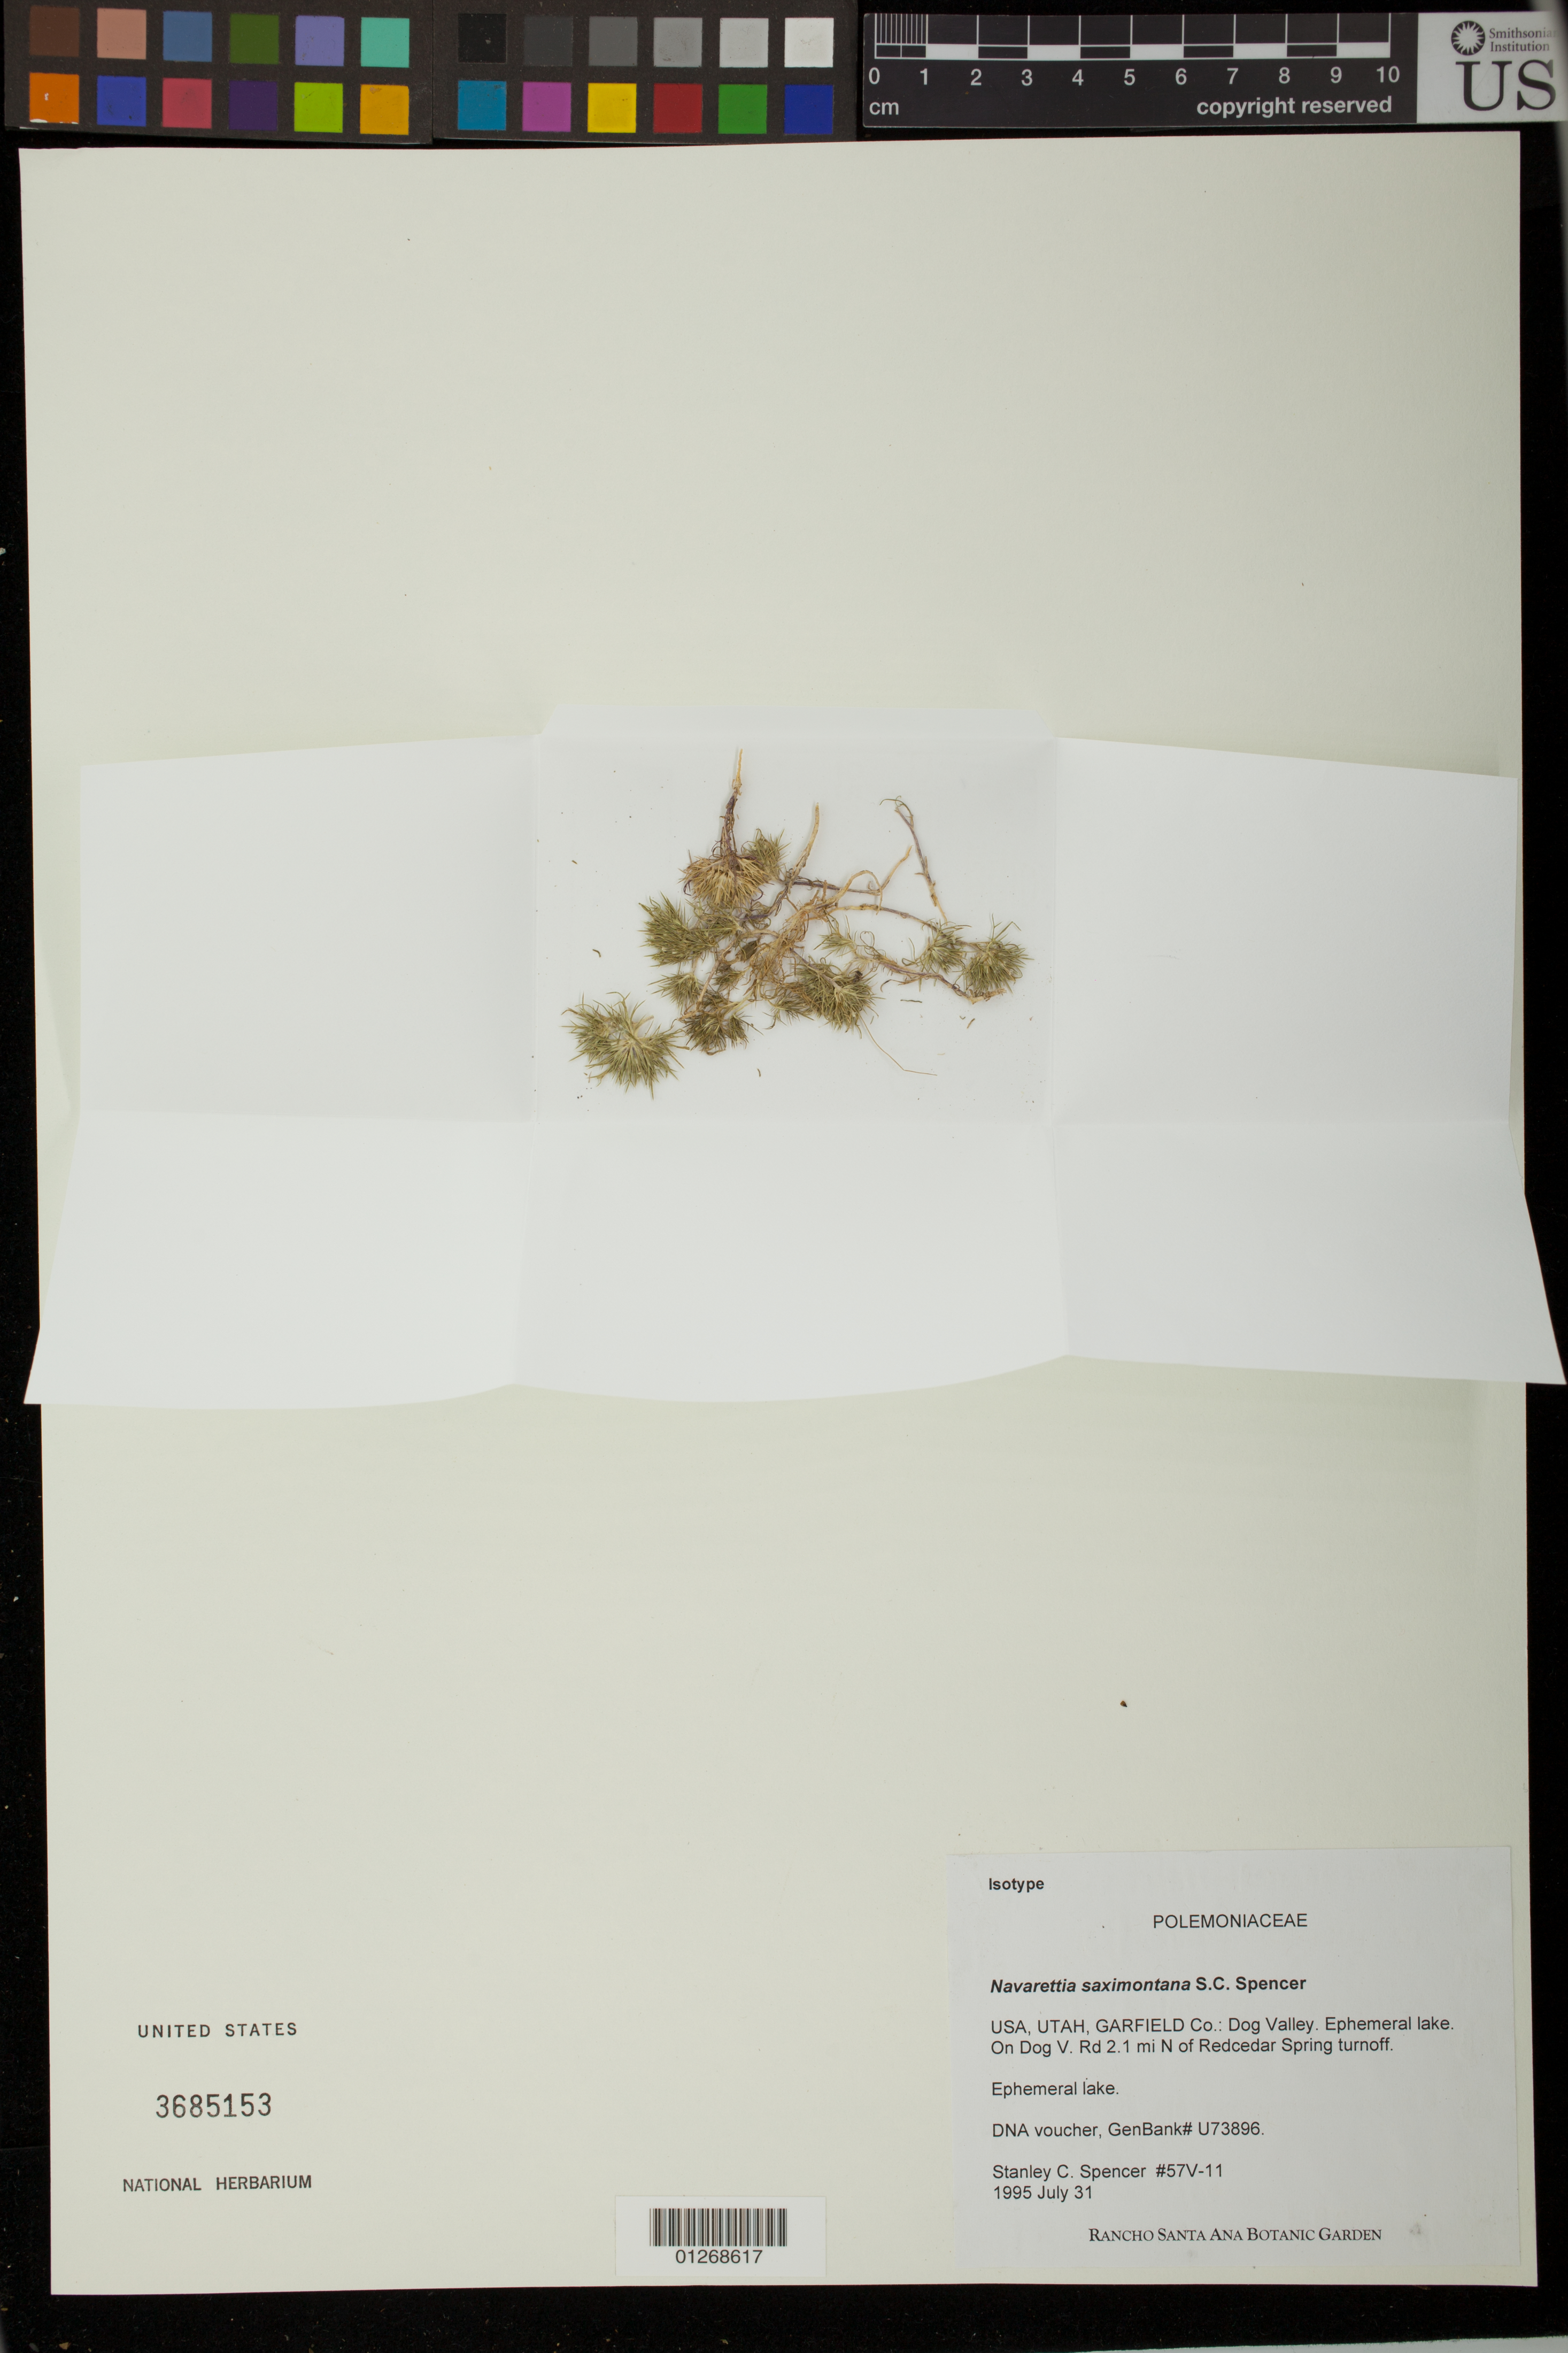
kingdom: Plantae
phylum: Tracheophyta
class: Magnoliopsida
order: Ericales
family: Polemoniaceae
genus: Navarretia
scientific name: Navarretia saximontana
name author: S.C. Spencer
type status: Isotype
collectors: S. C. Spencer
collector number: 57V-11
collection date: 1995-07-31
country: United States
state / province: Utah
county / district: Garfield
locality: Garfield Co.: Dog Valley. Ephemeral lake. On Dog V. Rd. 2.1 mi N of Redcedar Spring turnoff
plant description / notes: DNA voucher, GenBank # U73896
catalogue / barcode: US 3685153